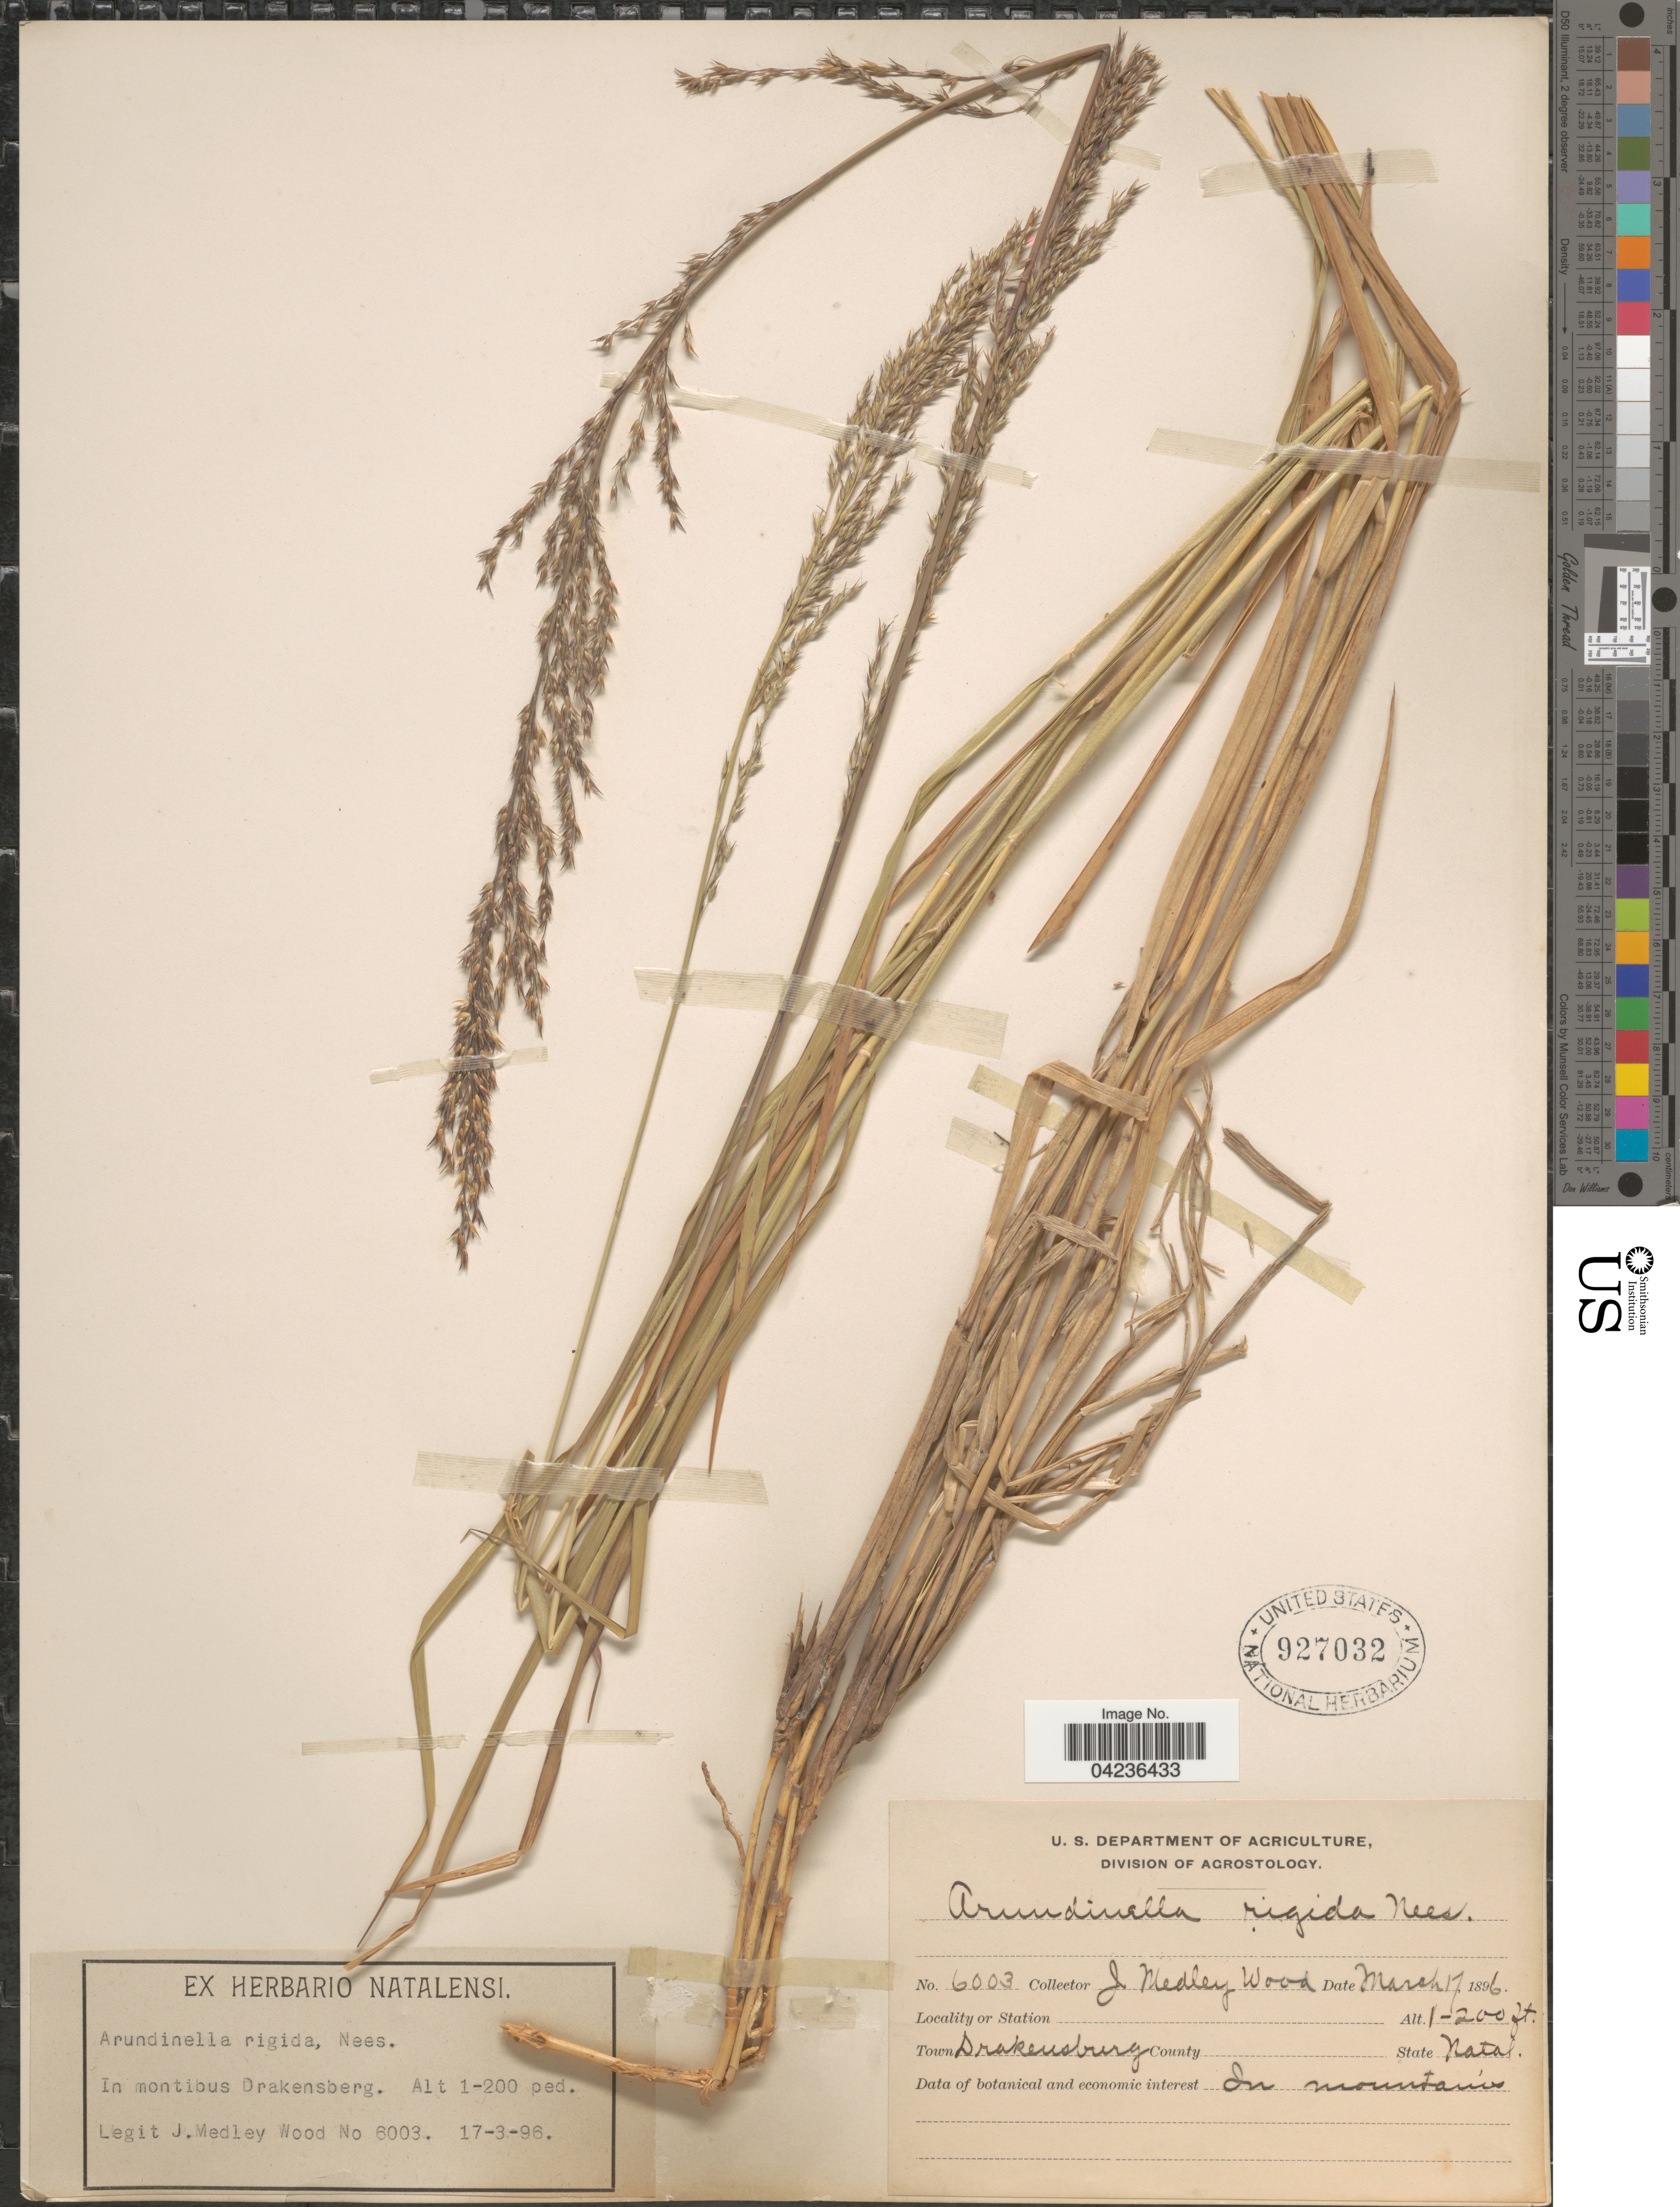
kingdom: Plantae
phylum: Tracheophyta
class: Liliopsida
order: Poales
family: Poaceae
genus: Arundinella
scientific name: Arundinella nepalensis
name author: Trin.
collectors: J. M. Wood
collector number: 6003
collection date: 1896-03-17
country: South Africa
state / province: KwaZulu-Natal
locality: In montibus Drakensberg. Town Drakensberg. Natal. In mountains.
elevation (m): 30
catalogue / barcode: US 927032